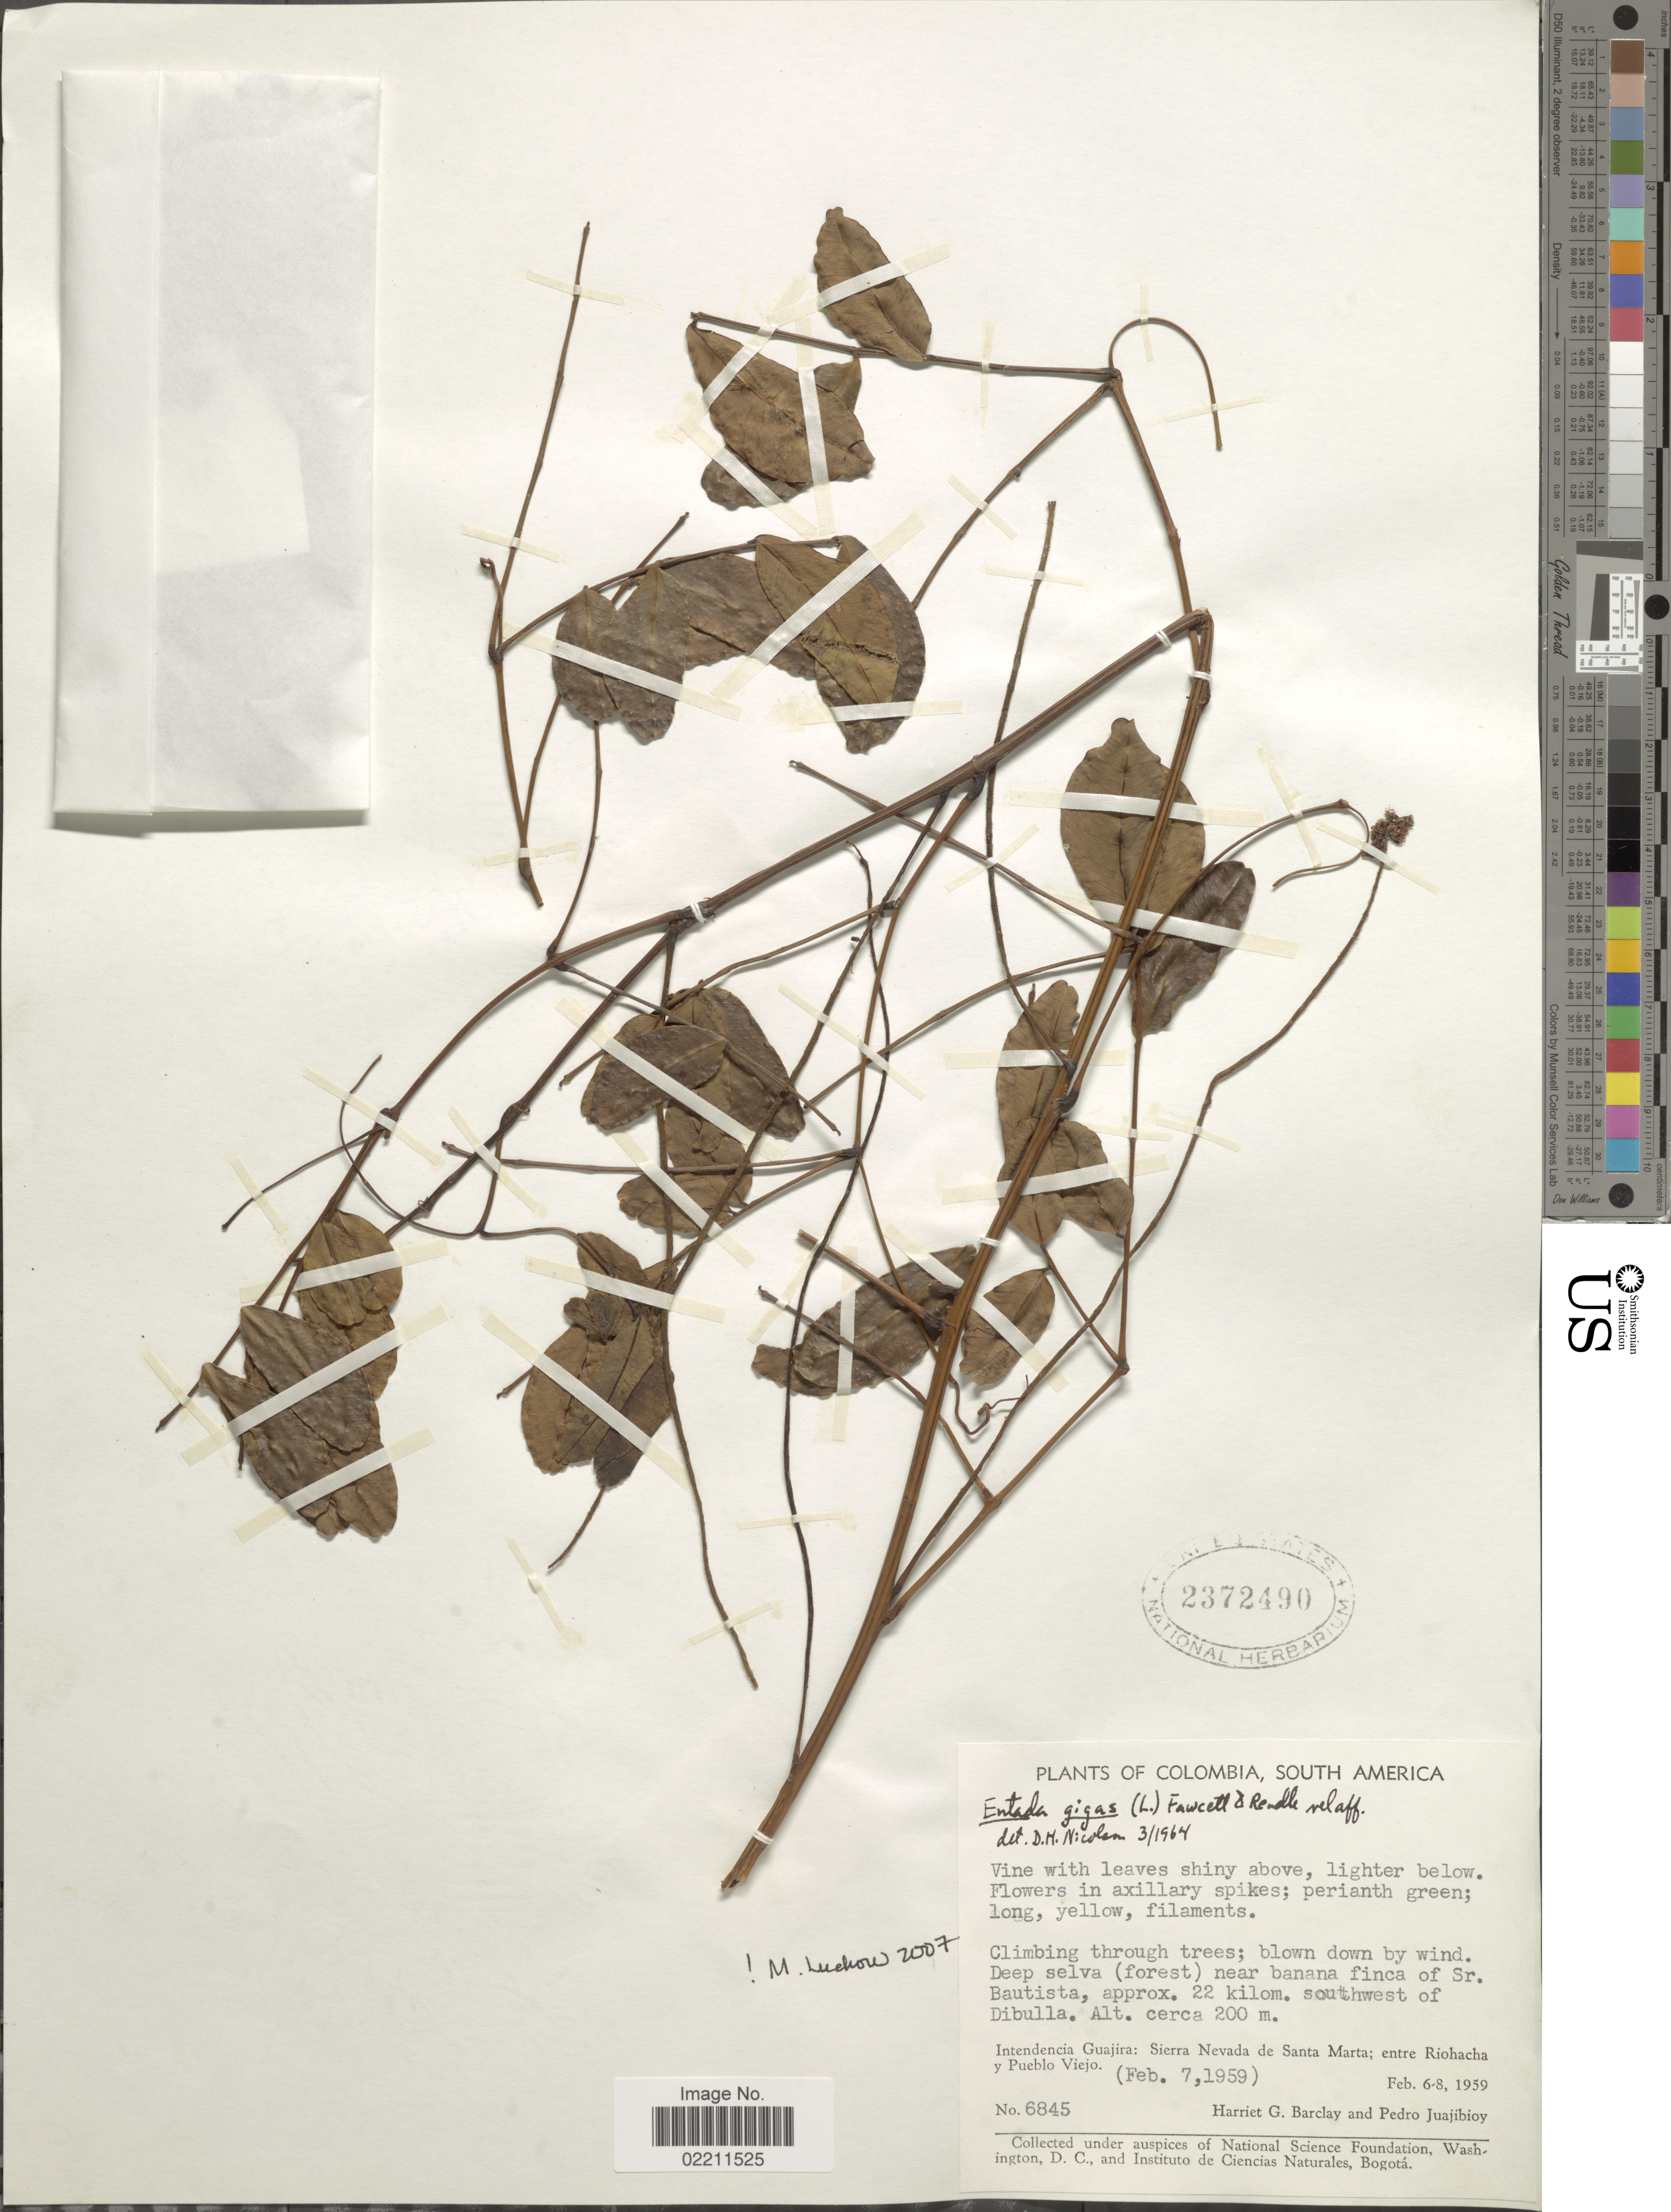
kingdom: Plantae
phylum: Tracheophyta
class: Magnoliopsida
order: Fabales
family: Fabaceae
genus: Entada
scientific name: Entada gigas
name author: (L.) Fawc. & Rendle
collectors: H. G. Barclay & P. Juajibioy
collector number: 6845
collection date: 1959-02-07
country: Colombia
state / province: La Guajira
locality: Colombia, South America. Deep selva (forest) near banana finca of Sr. Bautista, approx. 22 kilom. southwest of Dibulla, Intendencia Guajira: Sierra Nevada de Santa Marta; entre Riojacha y Pueblo Viejo.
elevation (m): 200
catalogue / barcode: US 2372490